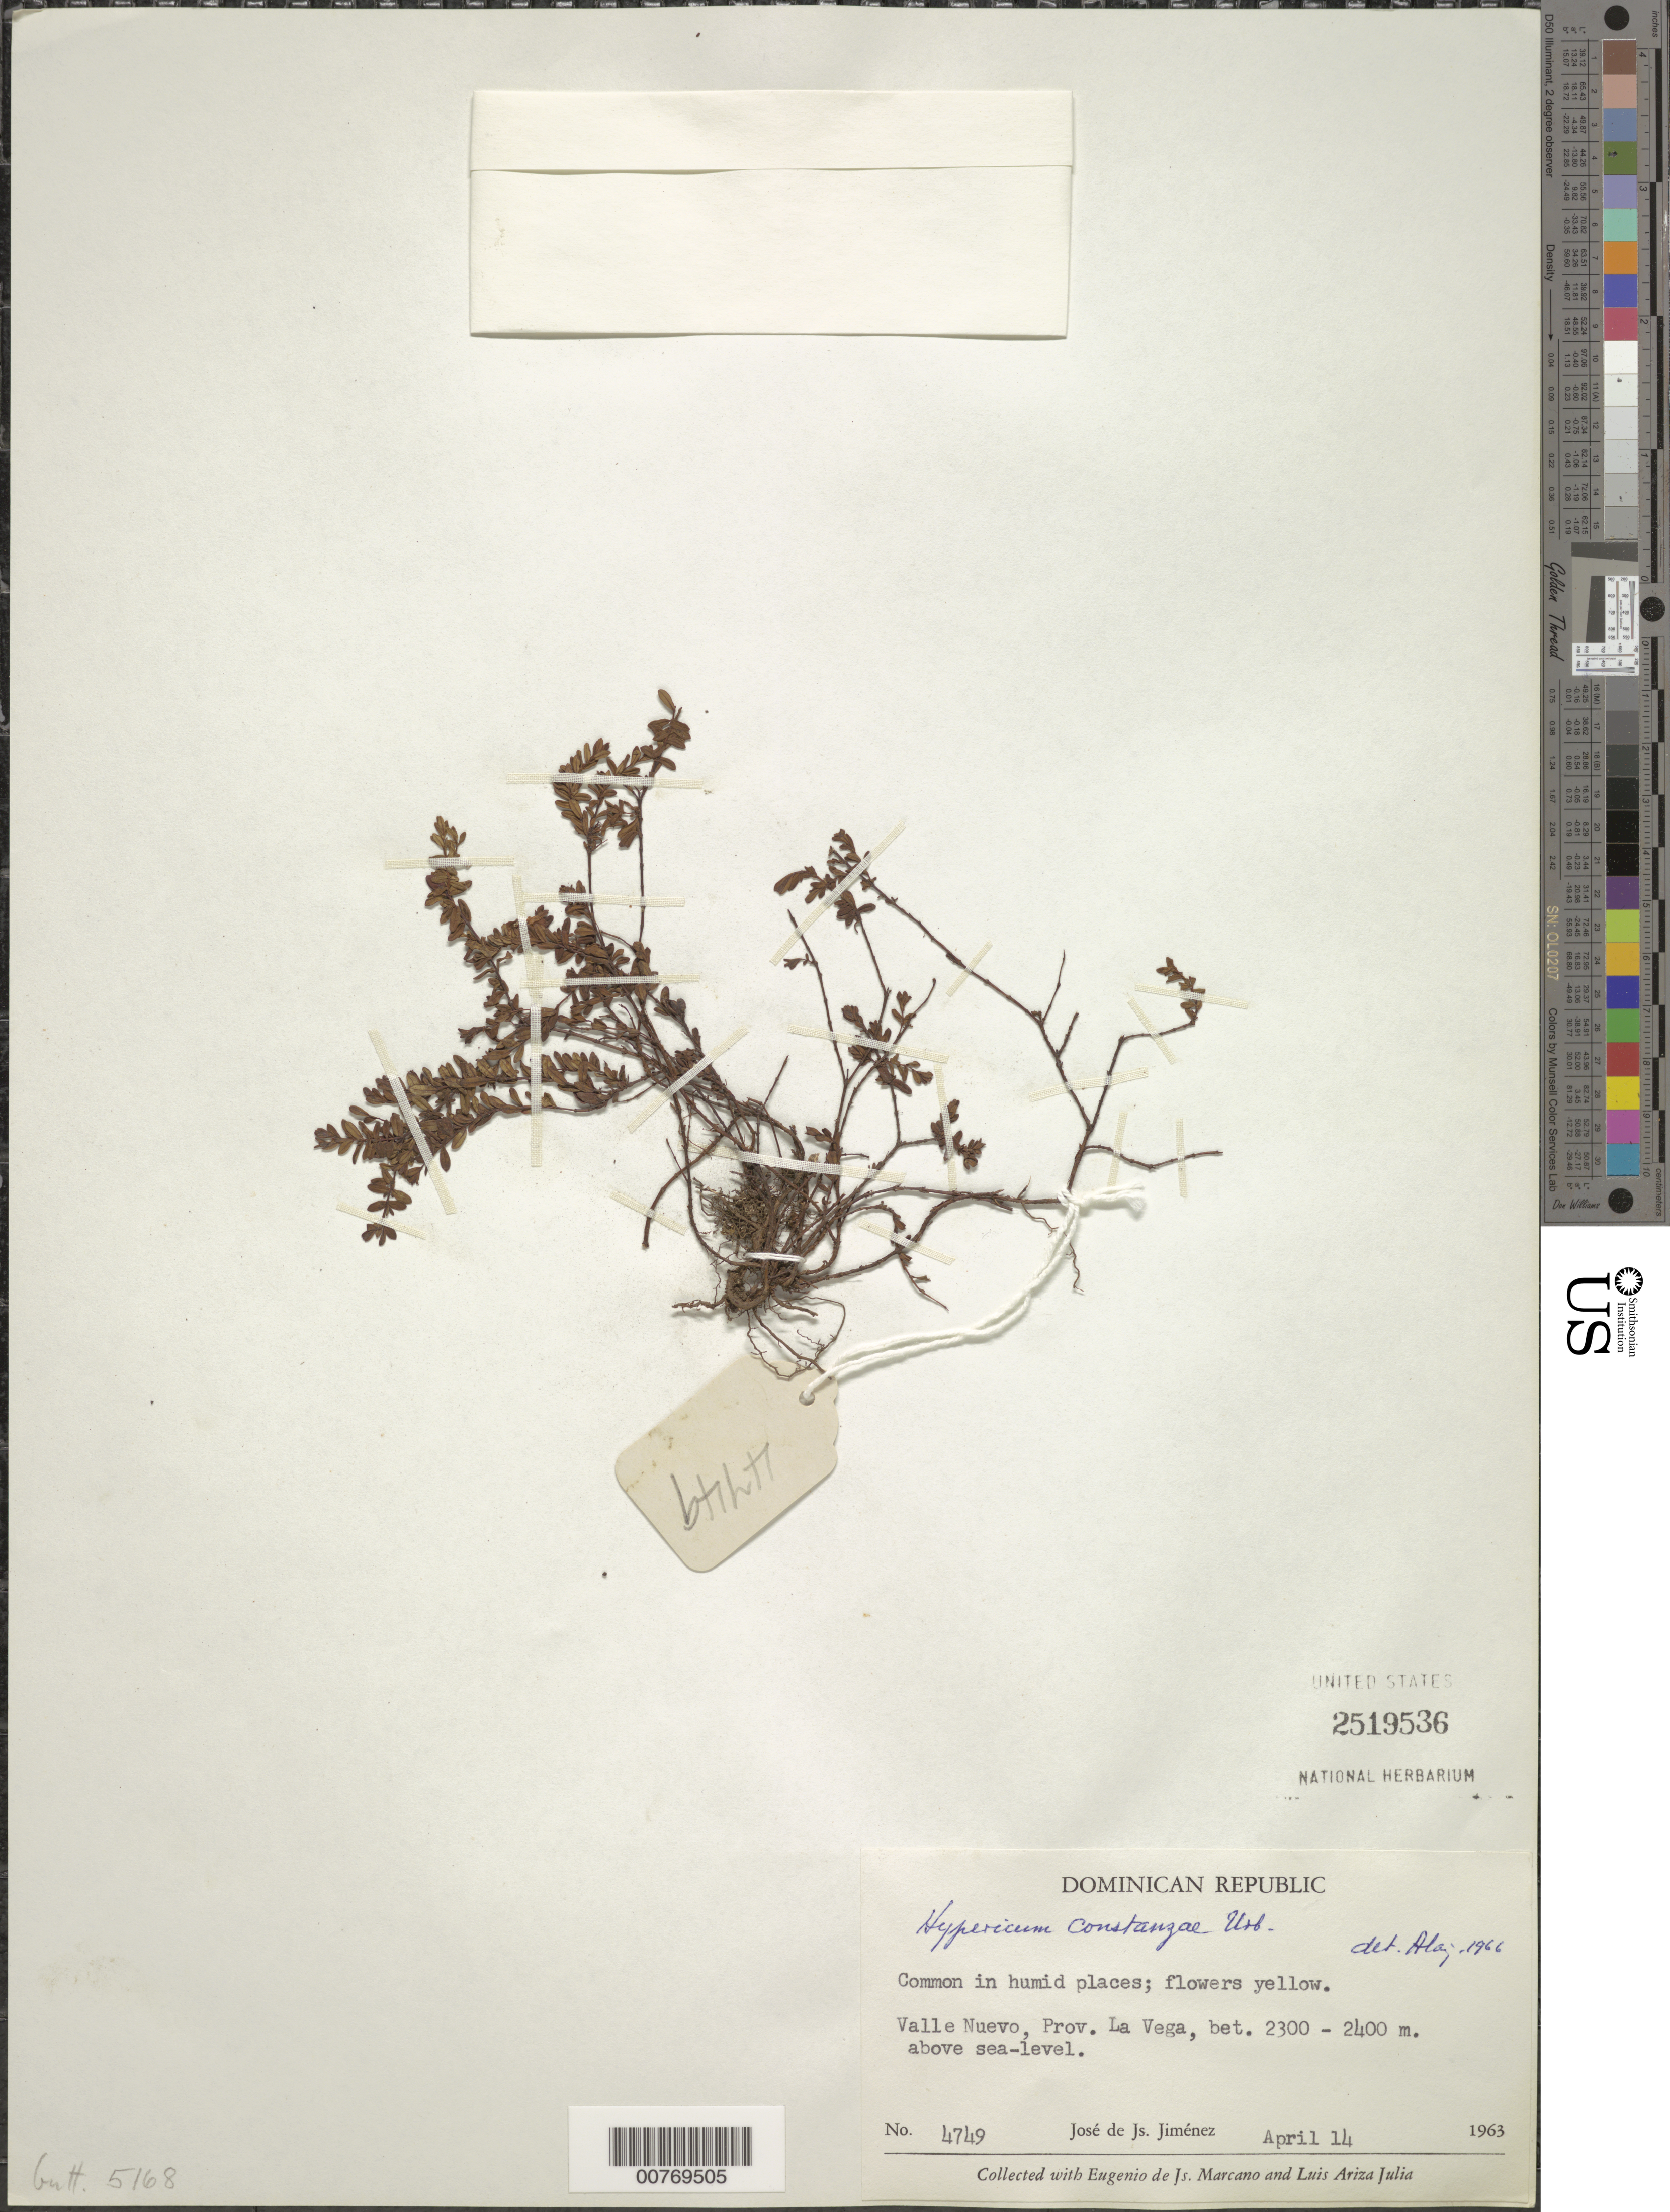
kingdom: Plantae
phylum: Tracheophyta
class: Magnoliopsida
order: Malpighiales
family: Hypericaceae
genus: Hypericum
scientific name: Hypericum constanzae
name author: Urb.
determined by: Liogier, Alain H.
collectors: J. J. Jiménez, E. J. Marcano F. & L. Julia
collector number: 4749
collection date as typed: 14 Apr 1963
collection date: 1963-04-14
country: Dominican Republic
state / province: La Vega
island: Hispaniola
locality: Valle Nuevo.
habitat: Humid Places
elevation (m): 2300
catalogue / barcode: US 2519536